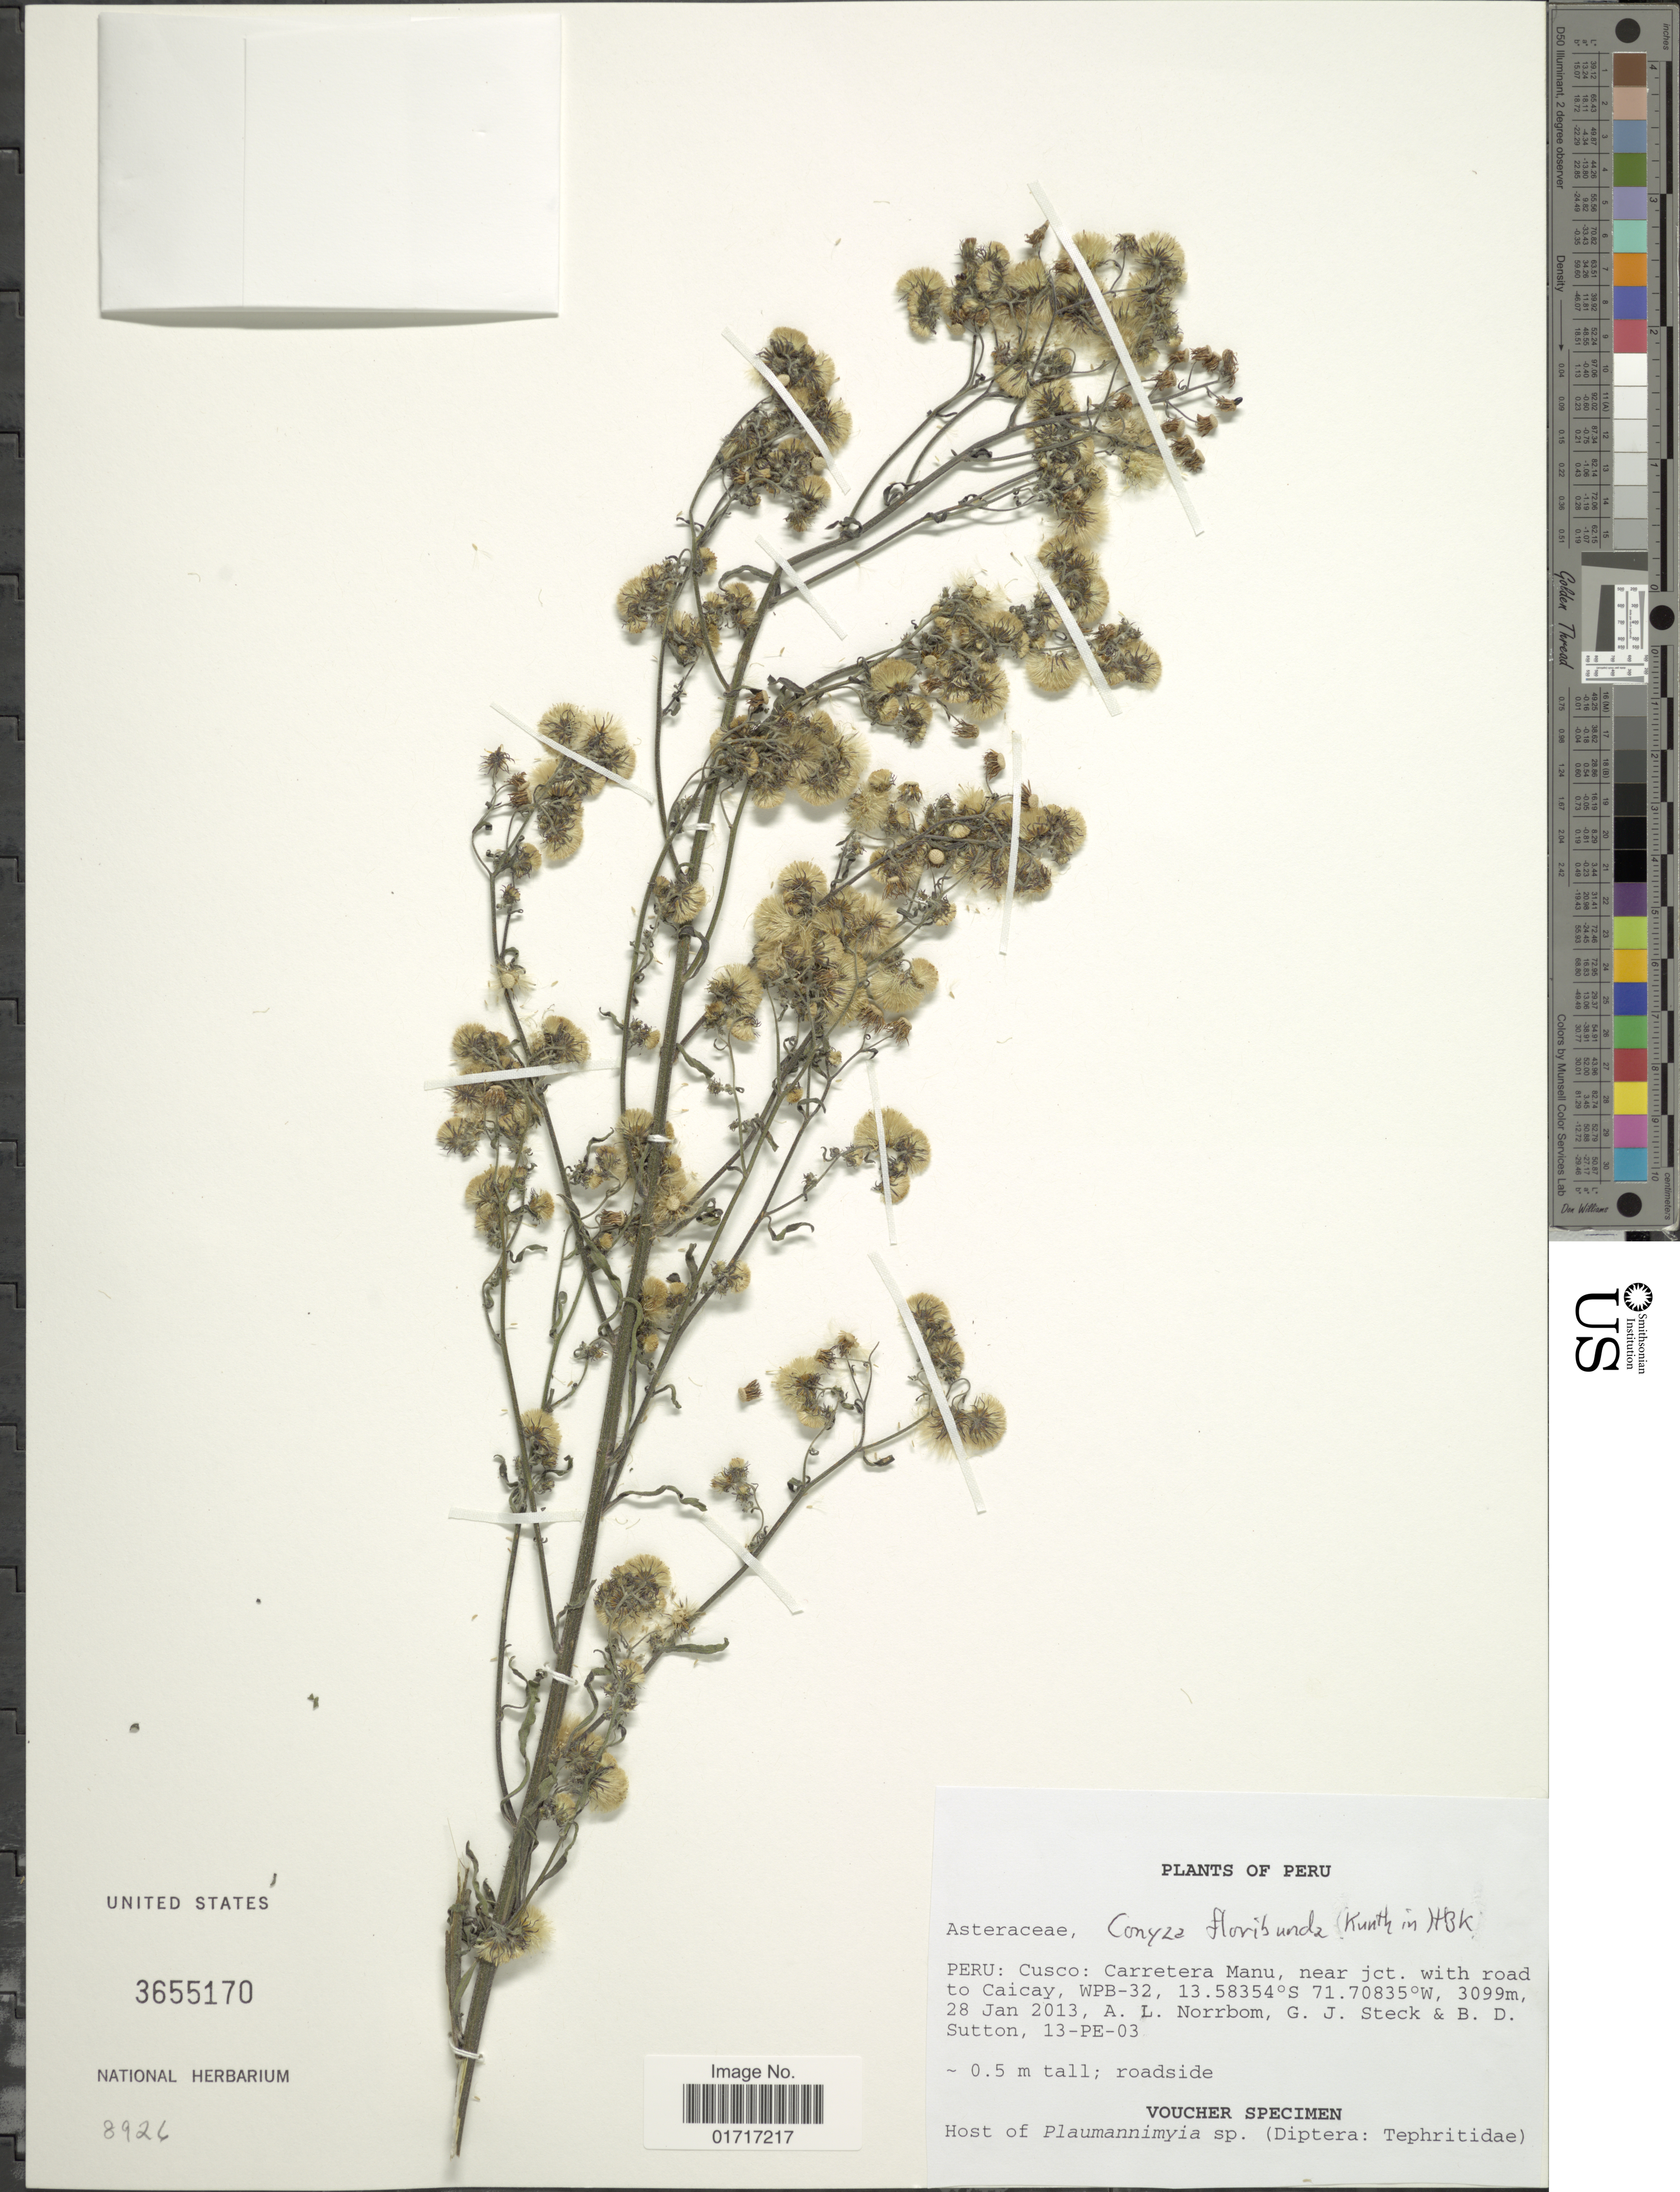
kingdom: Plantae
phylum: Tracheophyta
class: Magnoliopsida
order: Asterales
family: Asteraceae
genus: Conyza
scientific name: Conyza floribunda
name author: Kunth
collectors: A. L. Norrbom, G. Steck & B. Sutton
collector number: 13-PE-03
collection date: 2013-01-28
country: Peru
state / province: Cusco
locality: Peru: Cusco: Carretera Manu, near jct. with road to Caicay, WPB-32.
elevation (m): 3099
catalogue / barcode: US 3655170